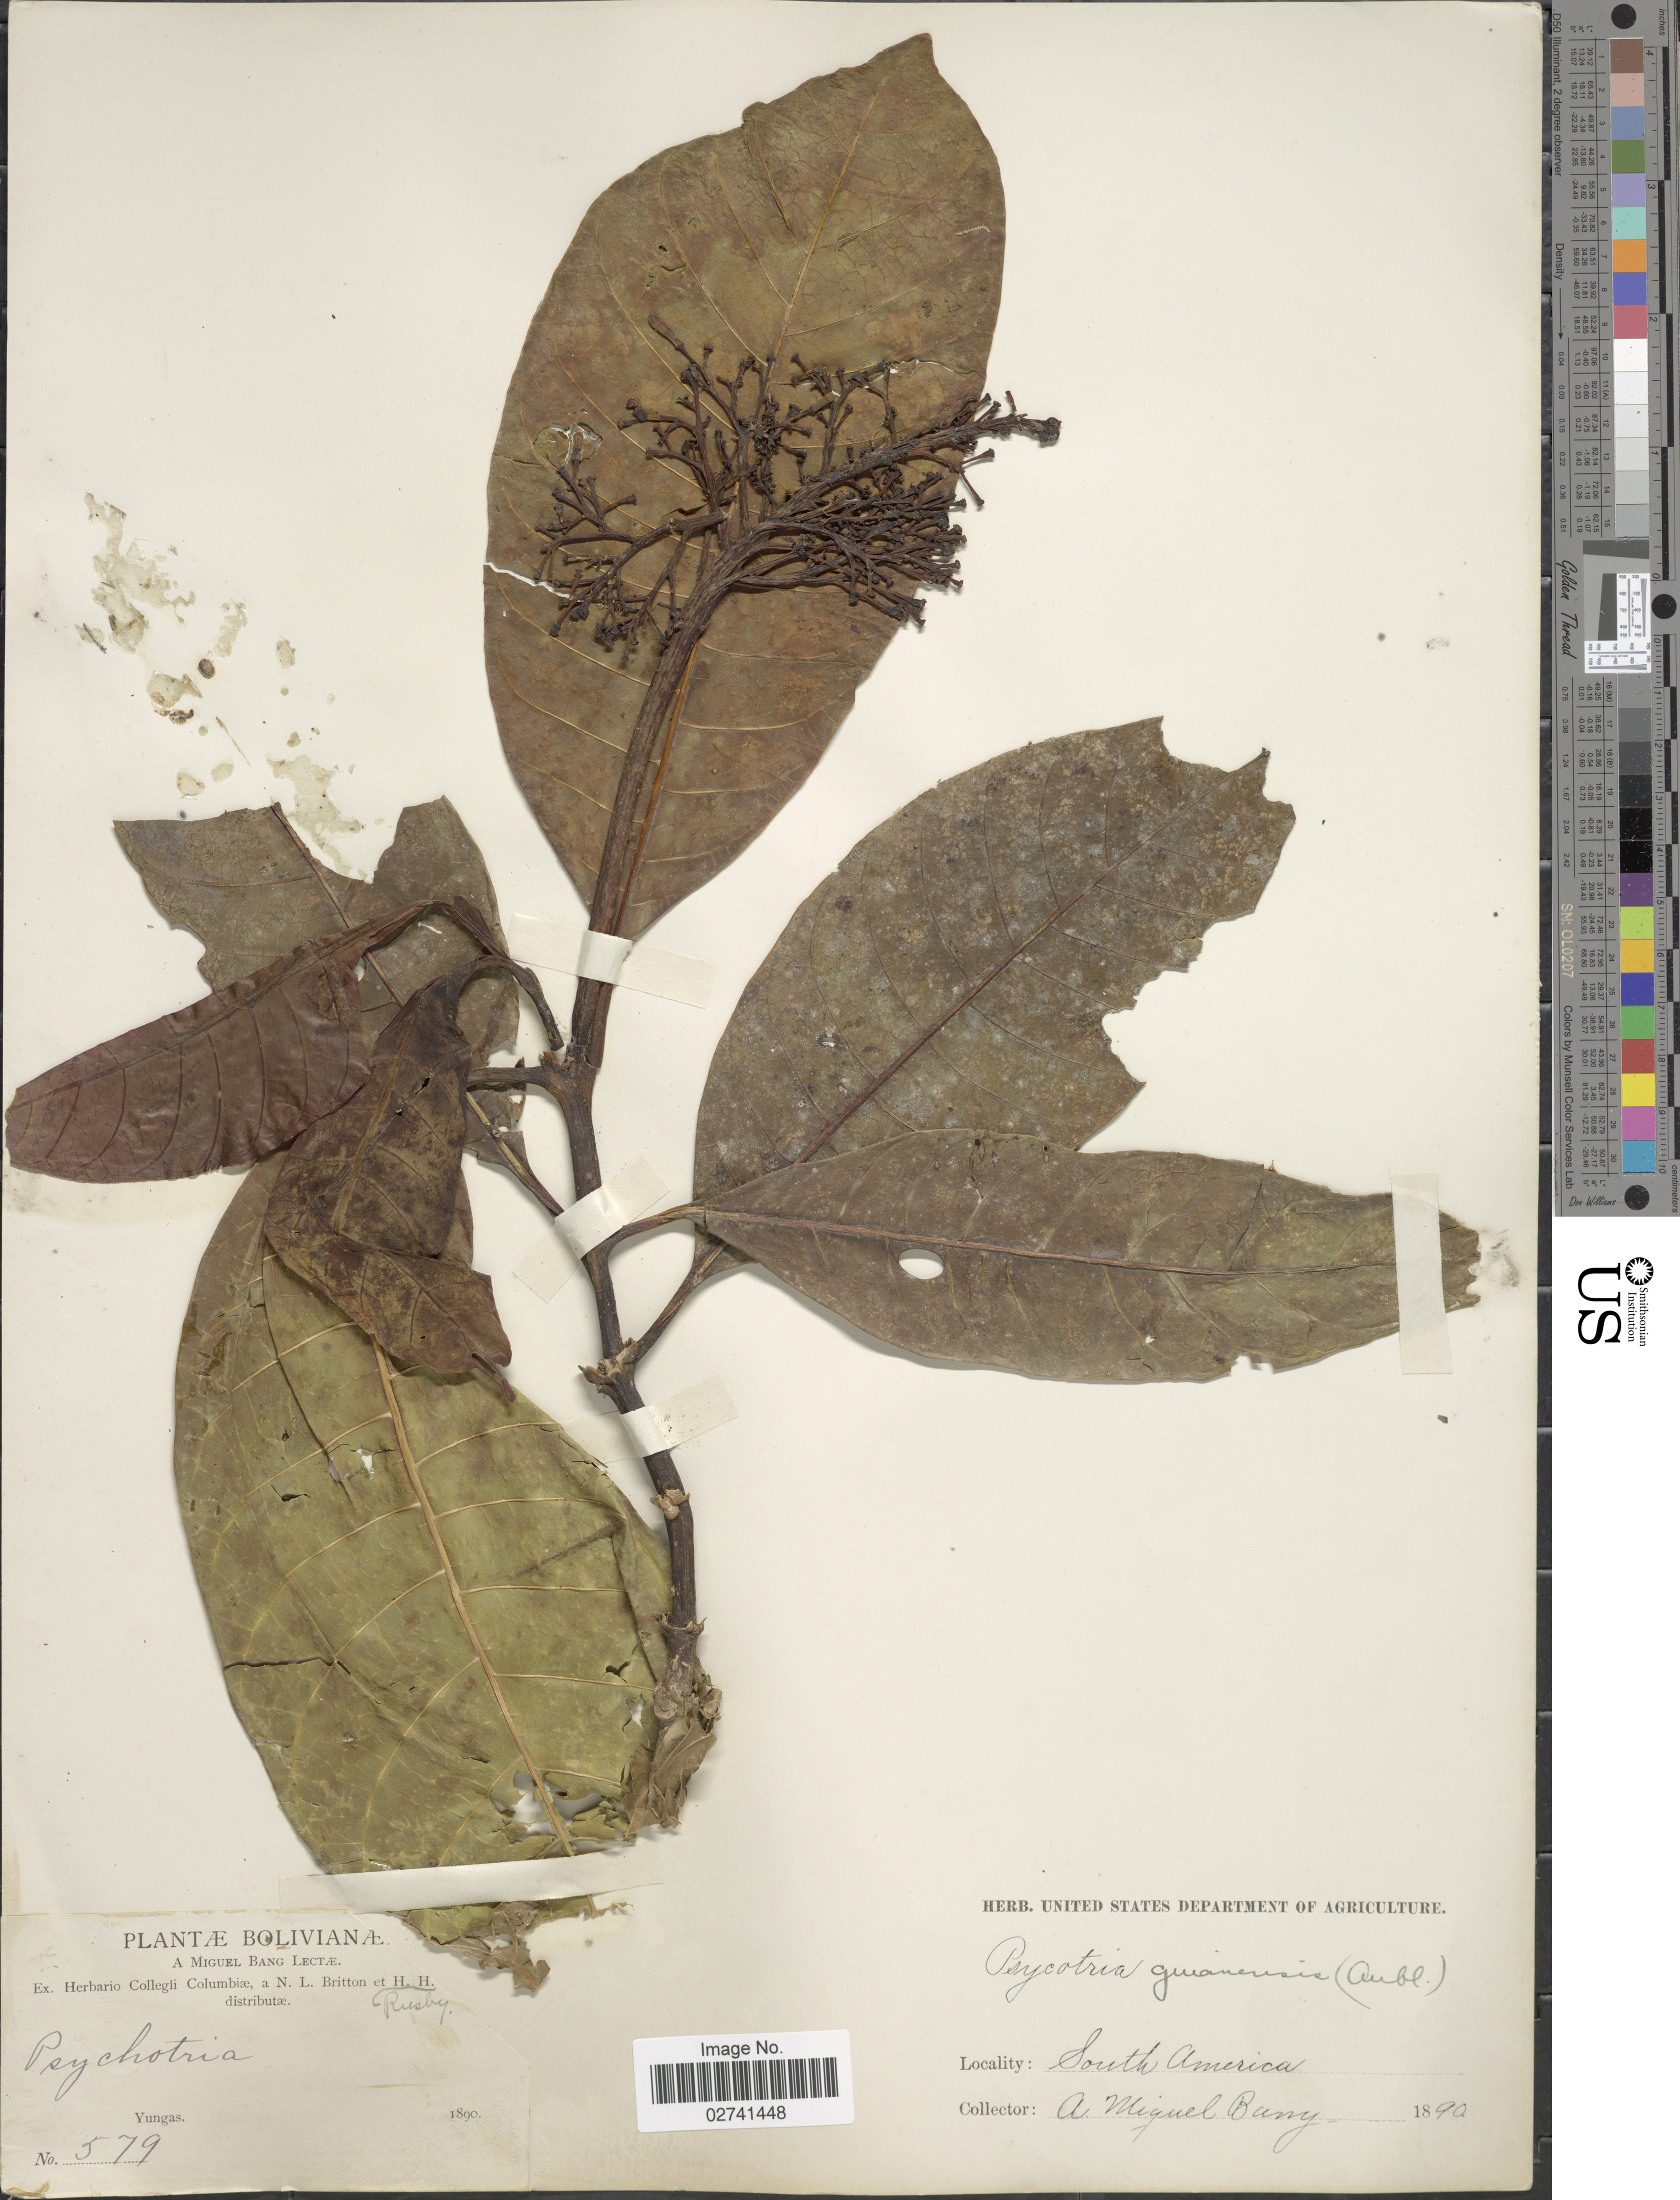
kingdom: Plantae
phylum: Tracheophyta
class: Magnoliopsida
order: Gentianales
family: Rubiaceae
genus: Palicourea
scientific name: Palicourea guianensis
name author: Aubl.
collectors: M. Bang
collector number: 579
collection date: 1890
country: Bolivia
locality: Yungas